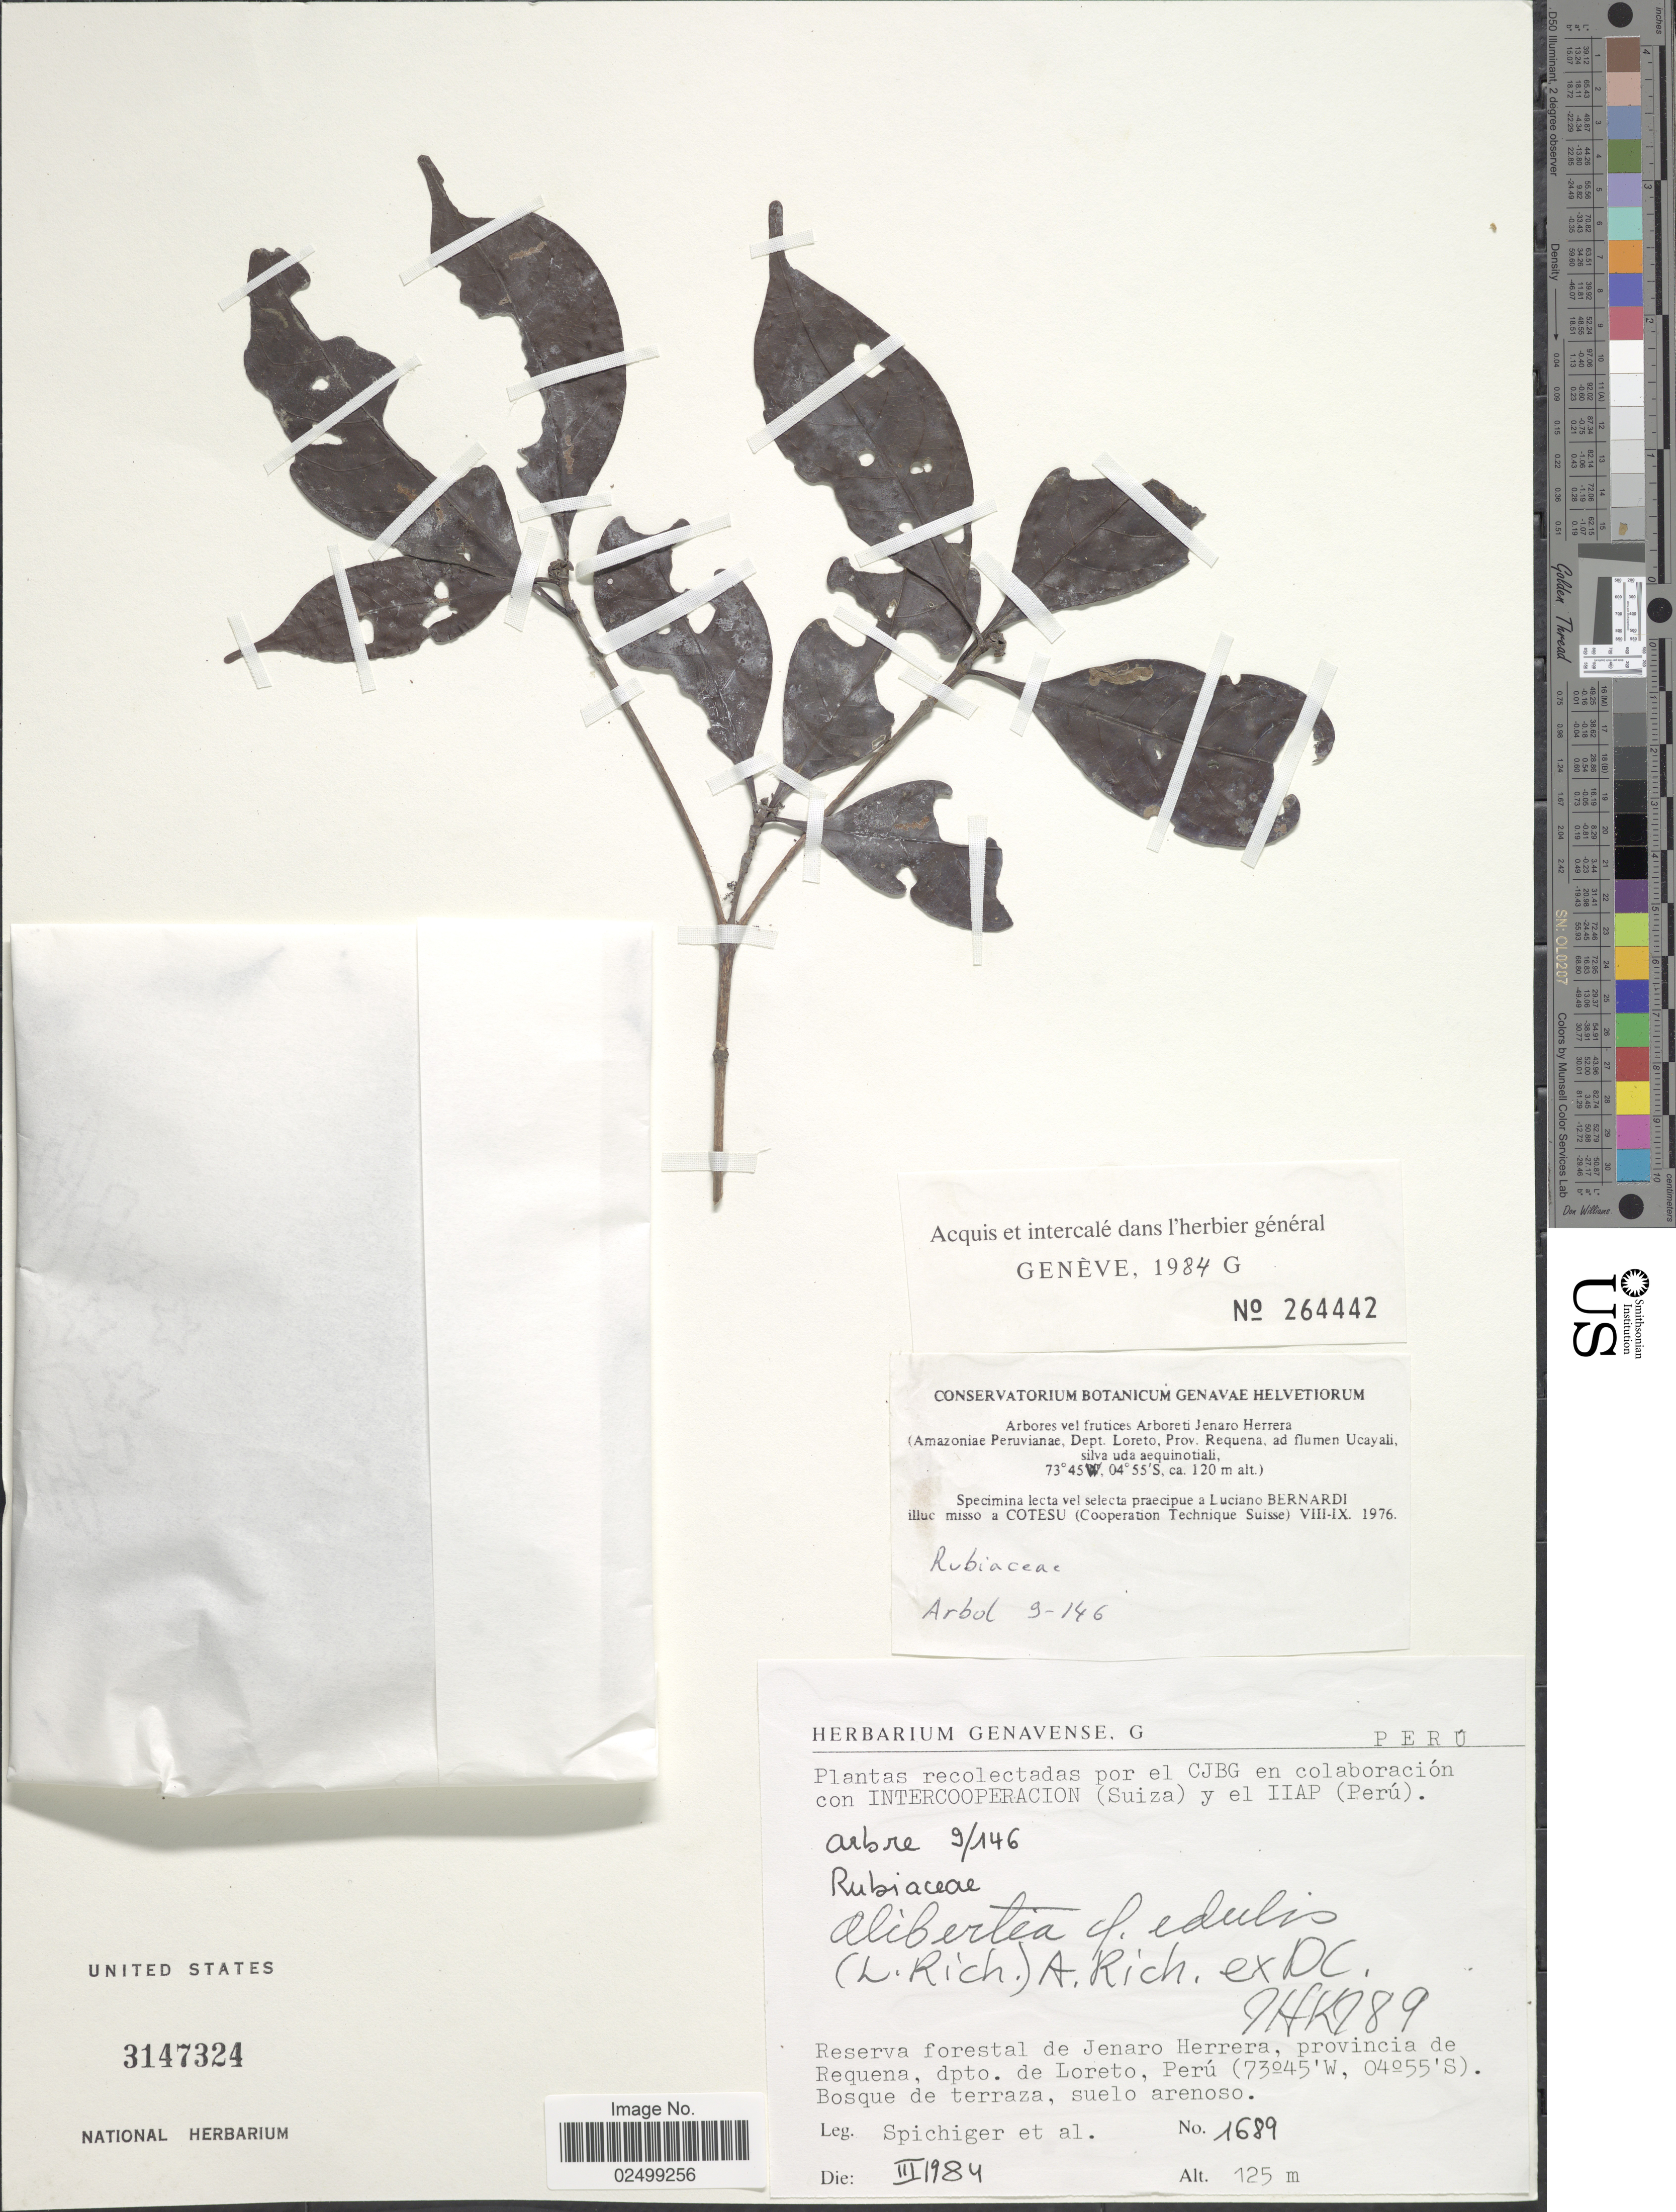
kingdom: Plantae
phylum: Tracheophyta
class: Magnoliopsida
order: Gentianales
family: Rubiaceae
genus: Alibertia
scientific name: Alibertia edulis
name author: (Rich.) A. Rich. ex DC.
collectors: Spichiger & et al.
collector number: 1689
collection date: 1984-03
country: Peru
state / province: Loreto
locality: Reserva forestal de Jenaro Herrera, provincia de Requena, dpto de Loreto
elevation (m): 125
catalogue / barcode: US 3147324